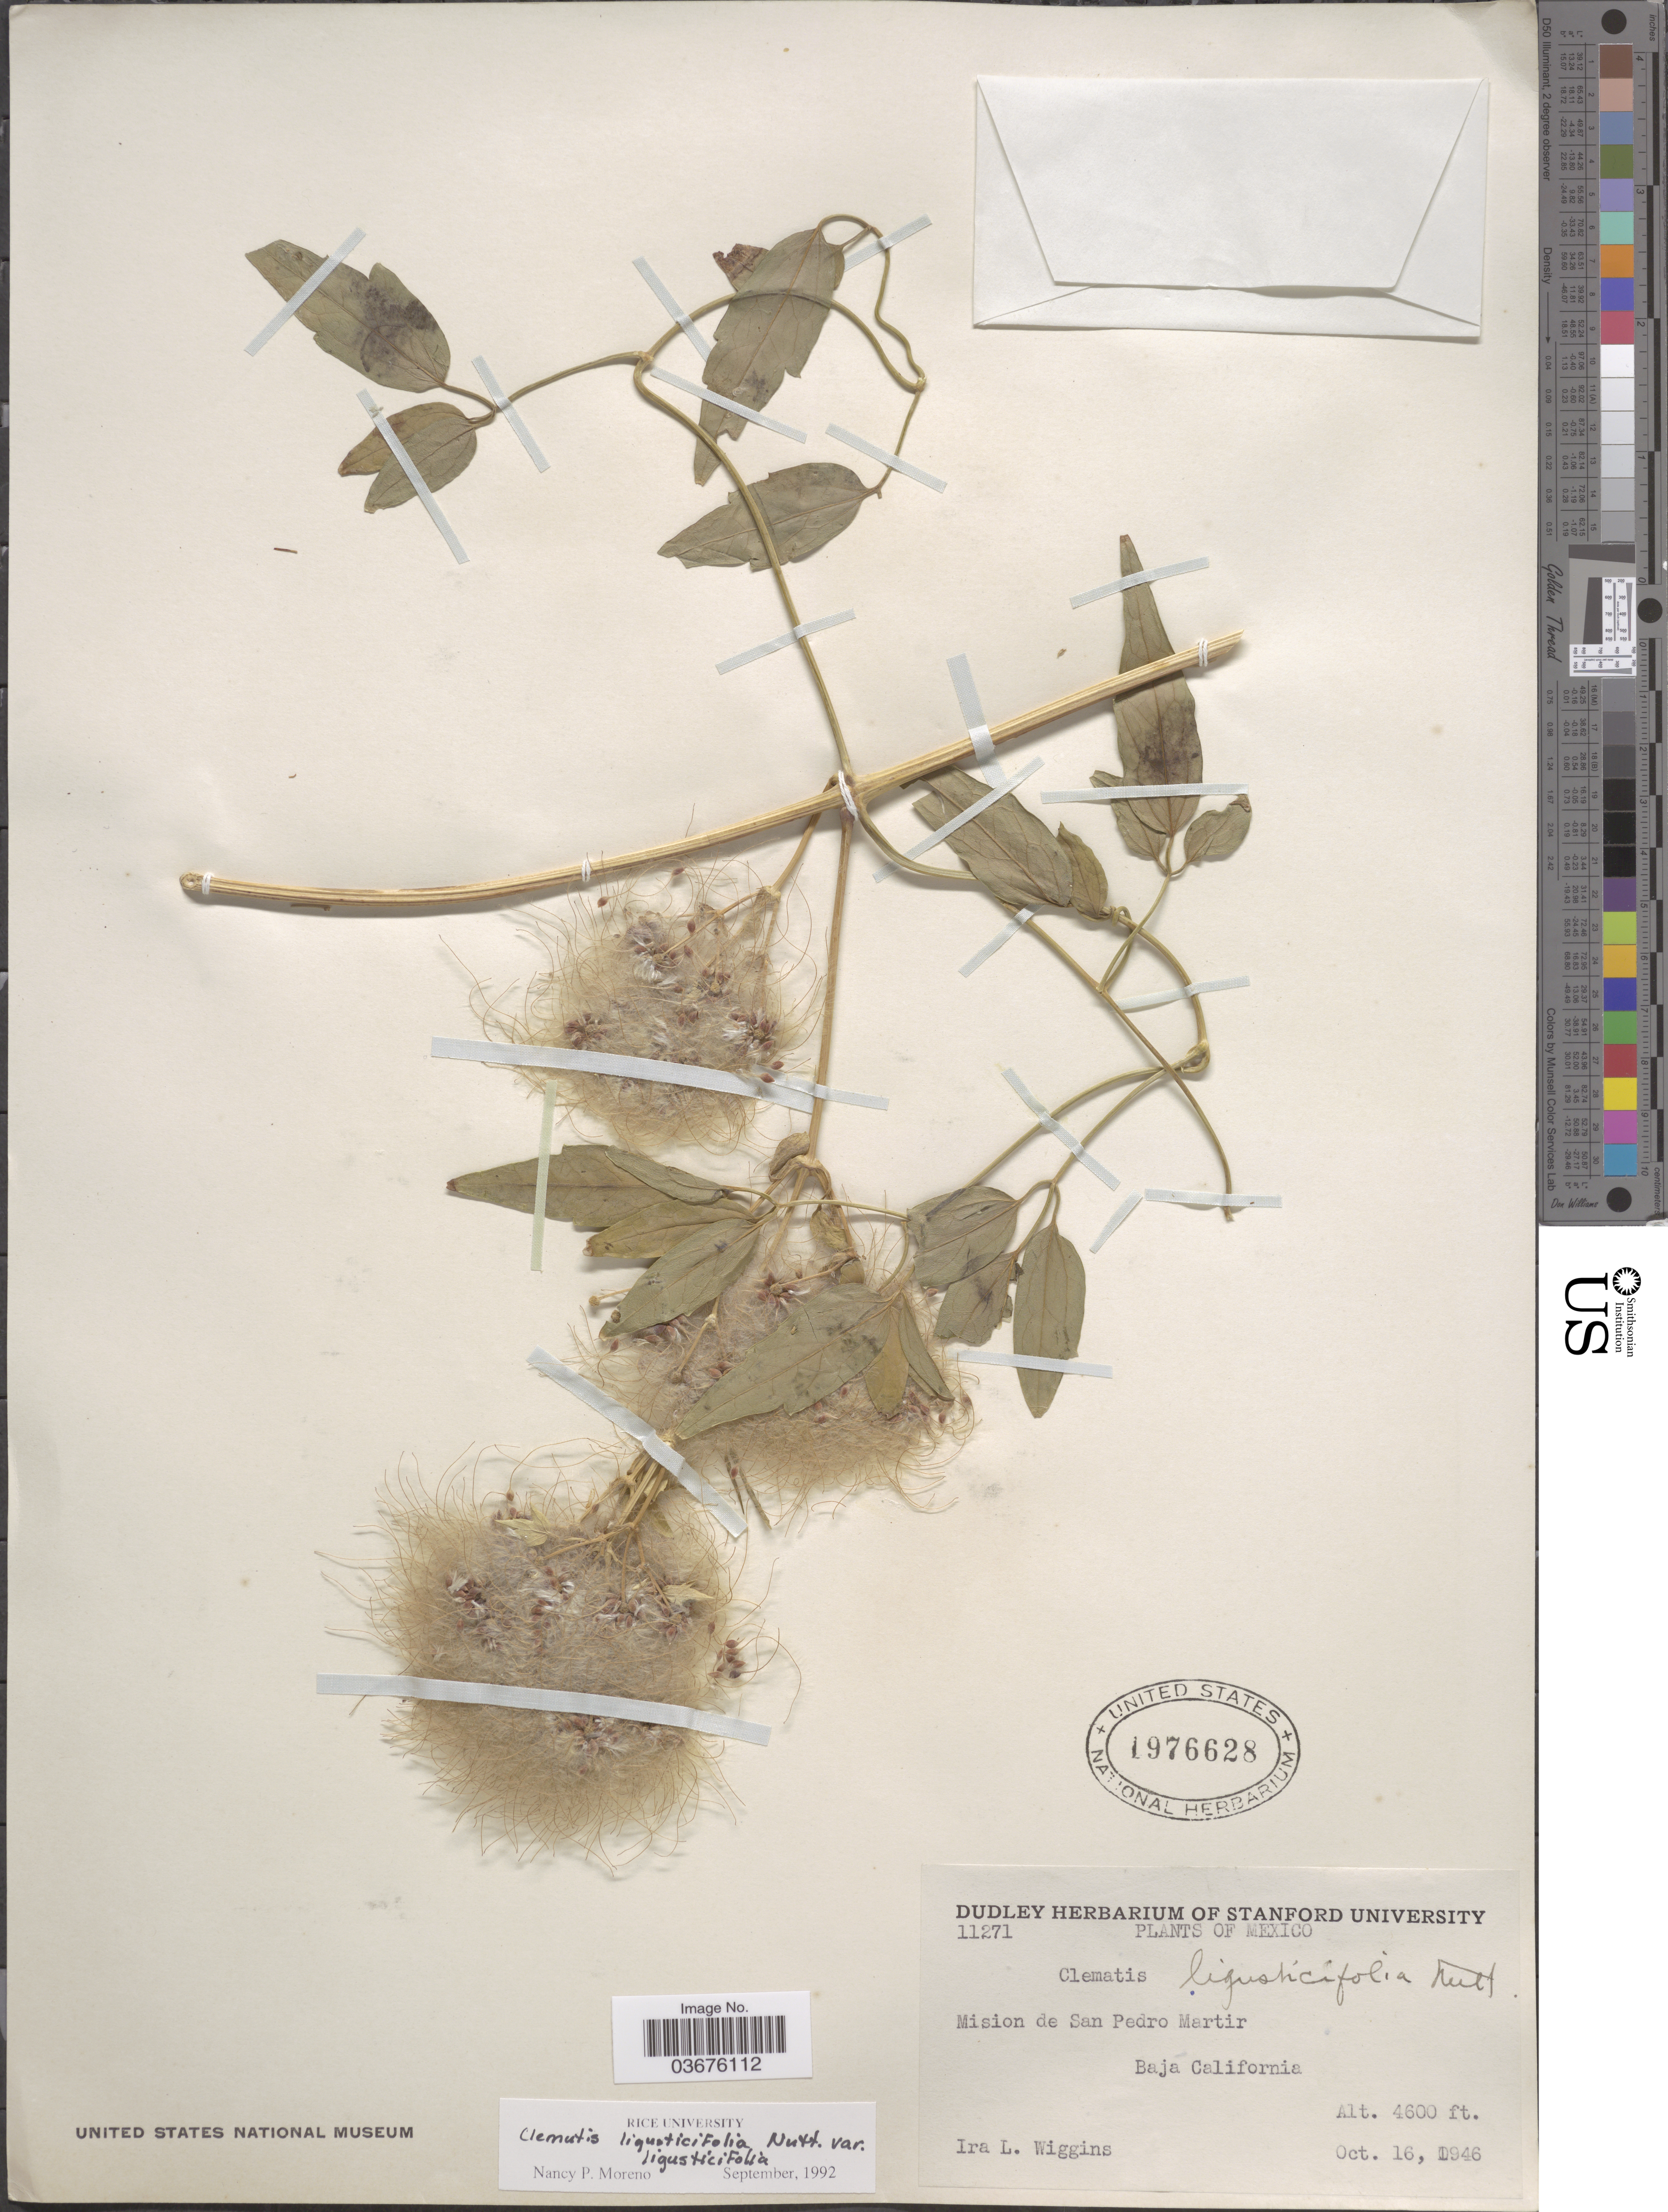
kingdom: Plantae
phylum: Tracheophyta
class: Magnoliopsida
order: Ranunculales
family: Ranunculaceae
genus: Clematis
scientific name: Clematis ligusticifolia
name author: Nutt.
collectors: I. L. Wiggins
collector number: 11271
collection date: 1946-10-16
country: Mexico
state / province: Baja California Norte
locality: Mision de San Pedro Martir.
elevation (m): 1402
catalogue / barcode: US 1976628